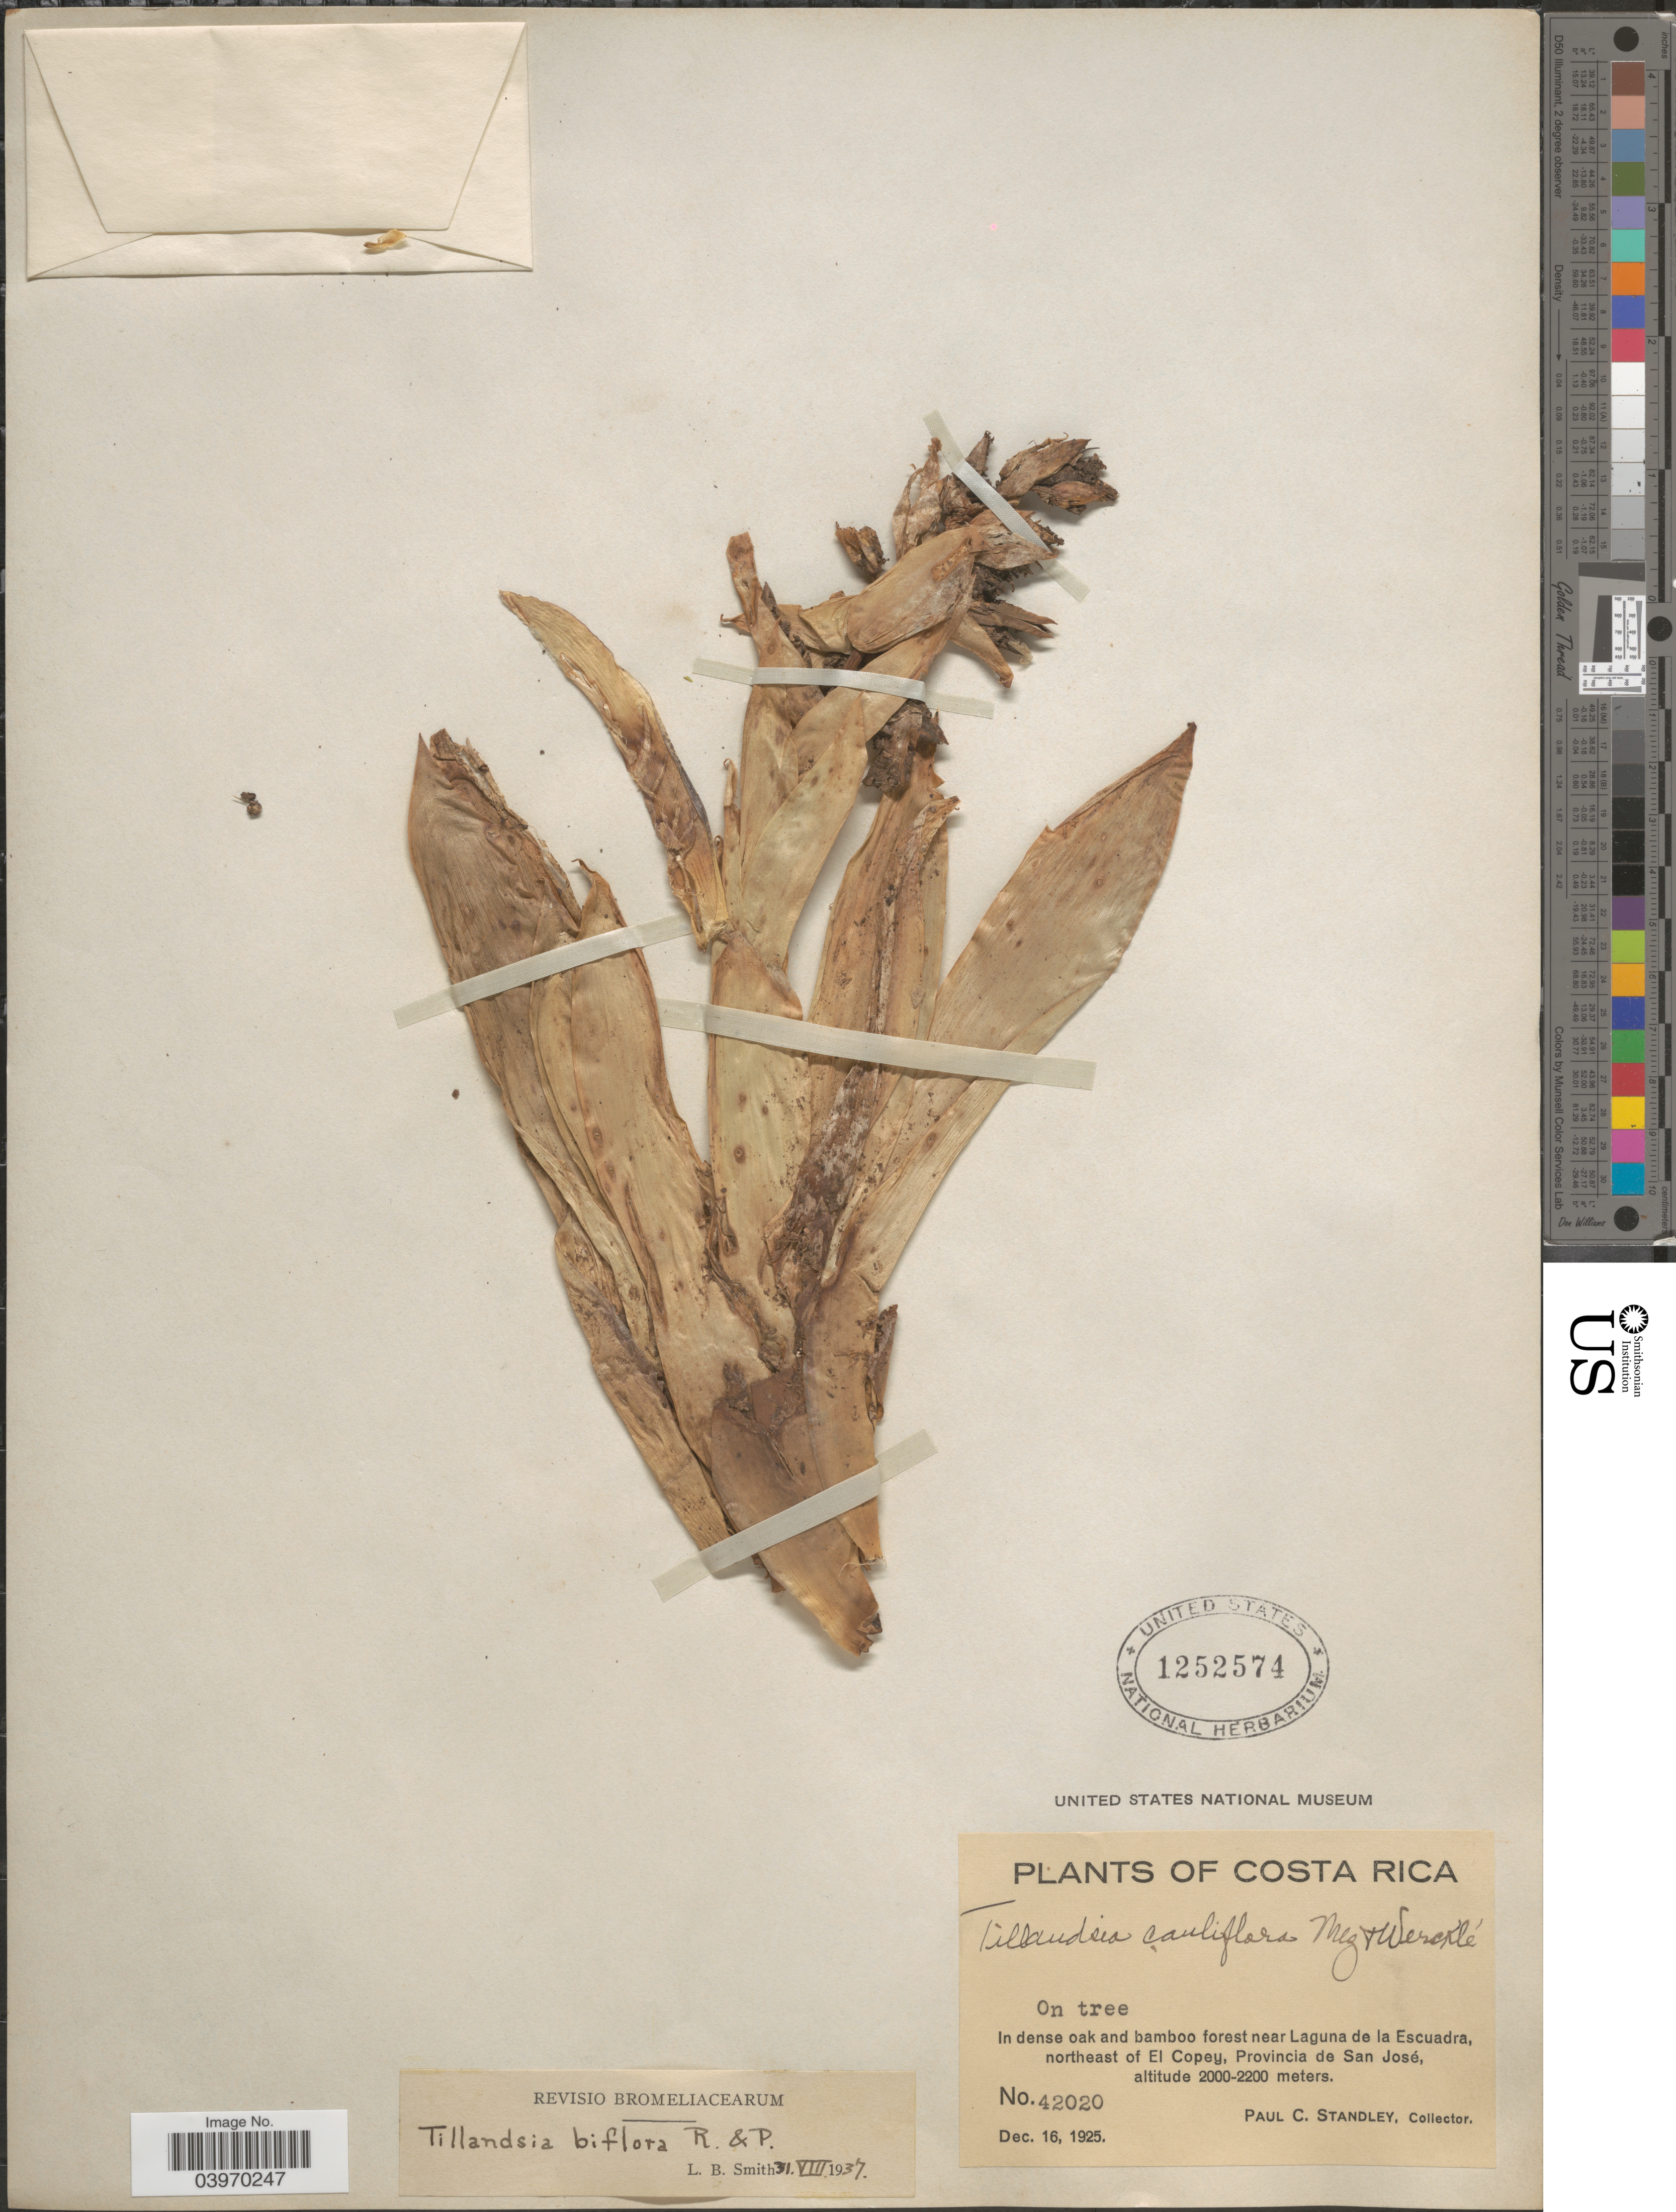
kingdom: Plantae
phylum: Tracheophyta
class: Liliopsida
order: Poales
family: Bromeliaceae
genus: Tillandsia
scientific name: Tillandsia biflora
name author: Ruiz & Pav.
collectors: P. C. Standley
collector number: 42020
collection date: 1925-12-16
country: Costa Rica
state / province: San José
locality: Forest near Laguna de la Escuadra, northeast of El Copey.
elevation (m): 2000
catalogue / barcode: US 1252574